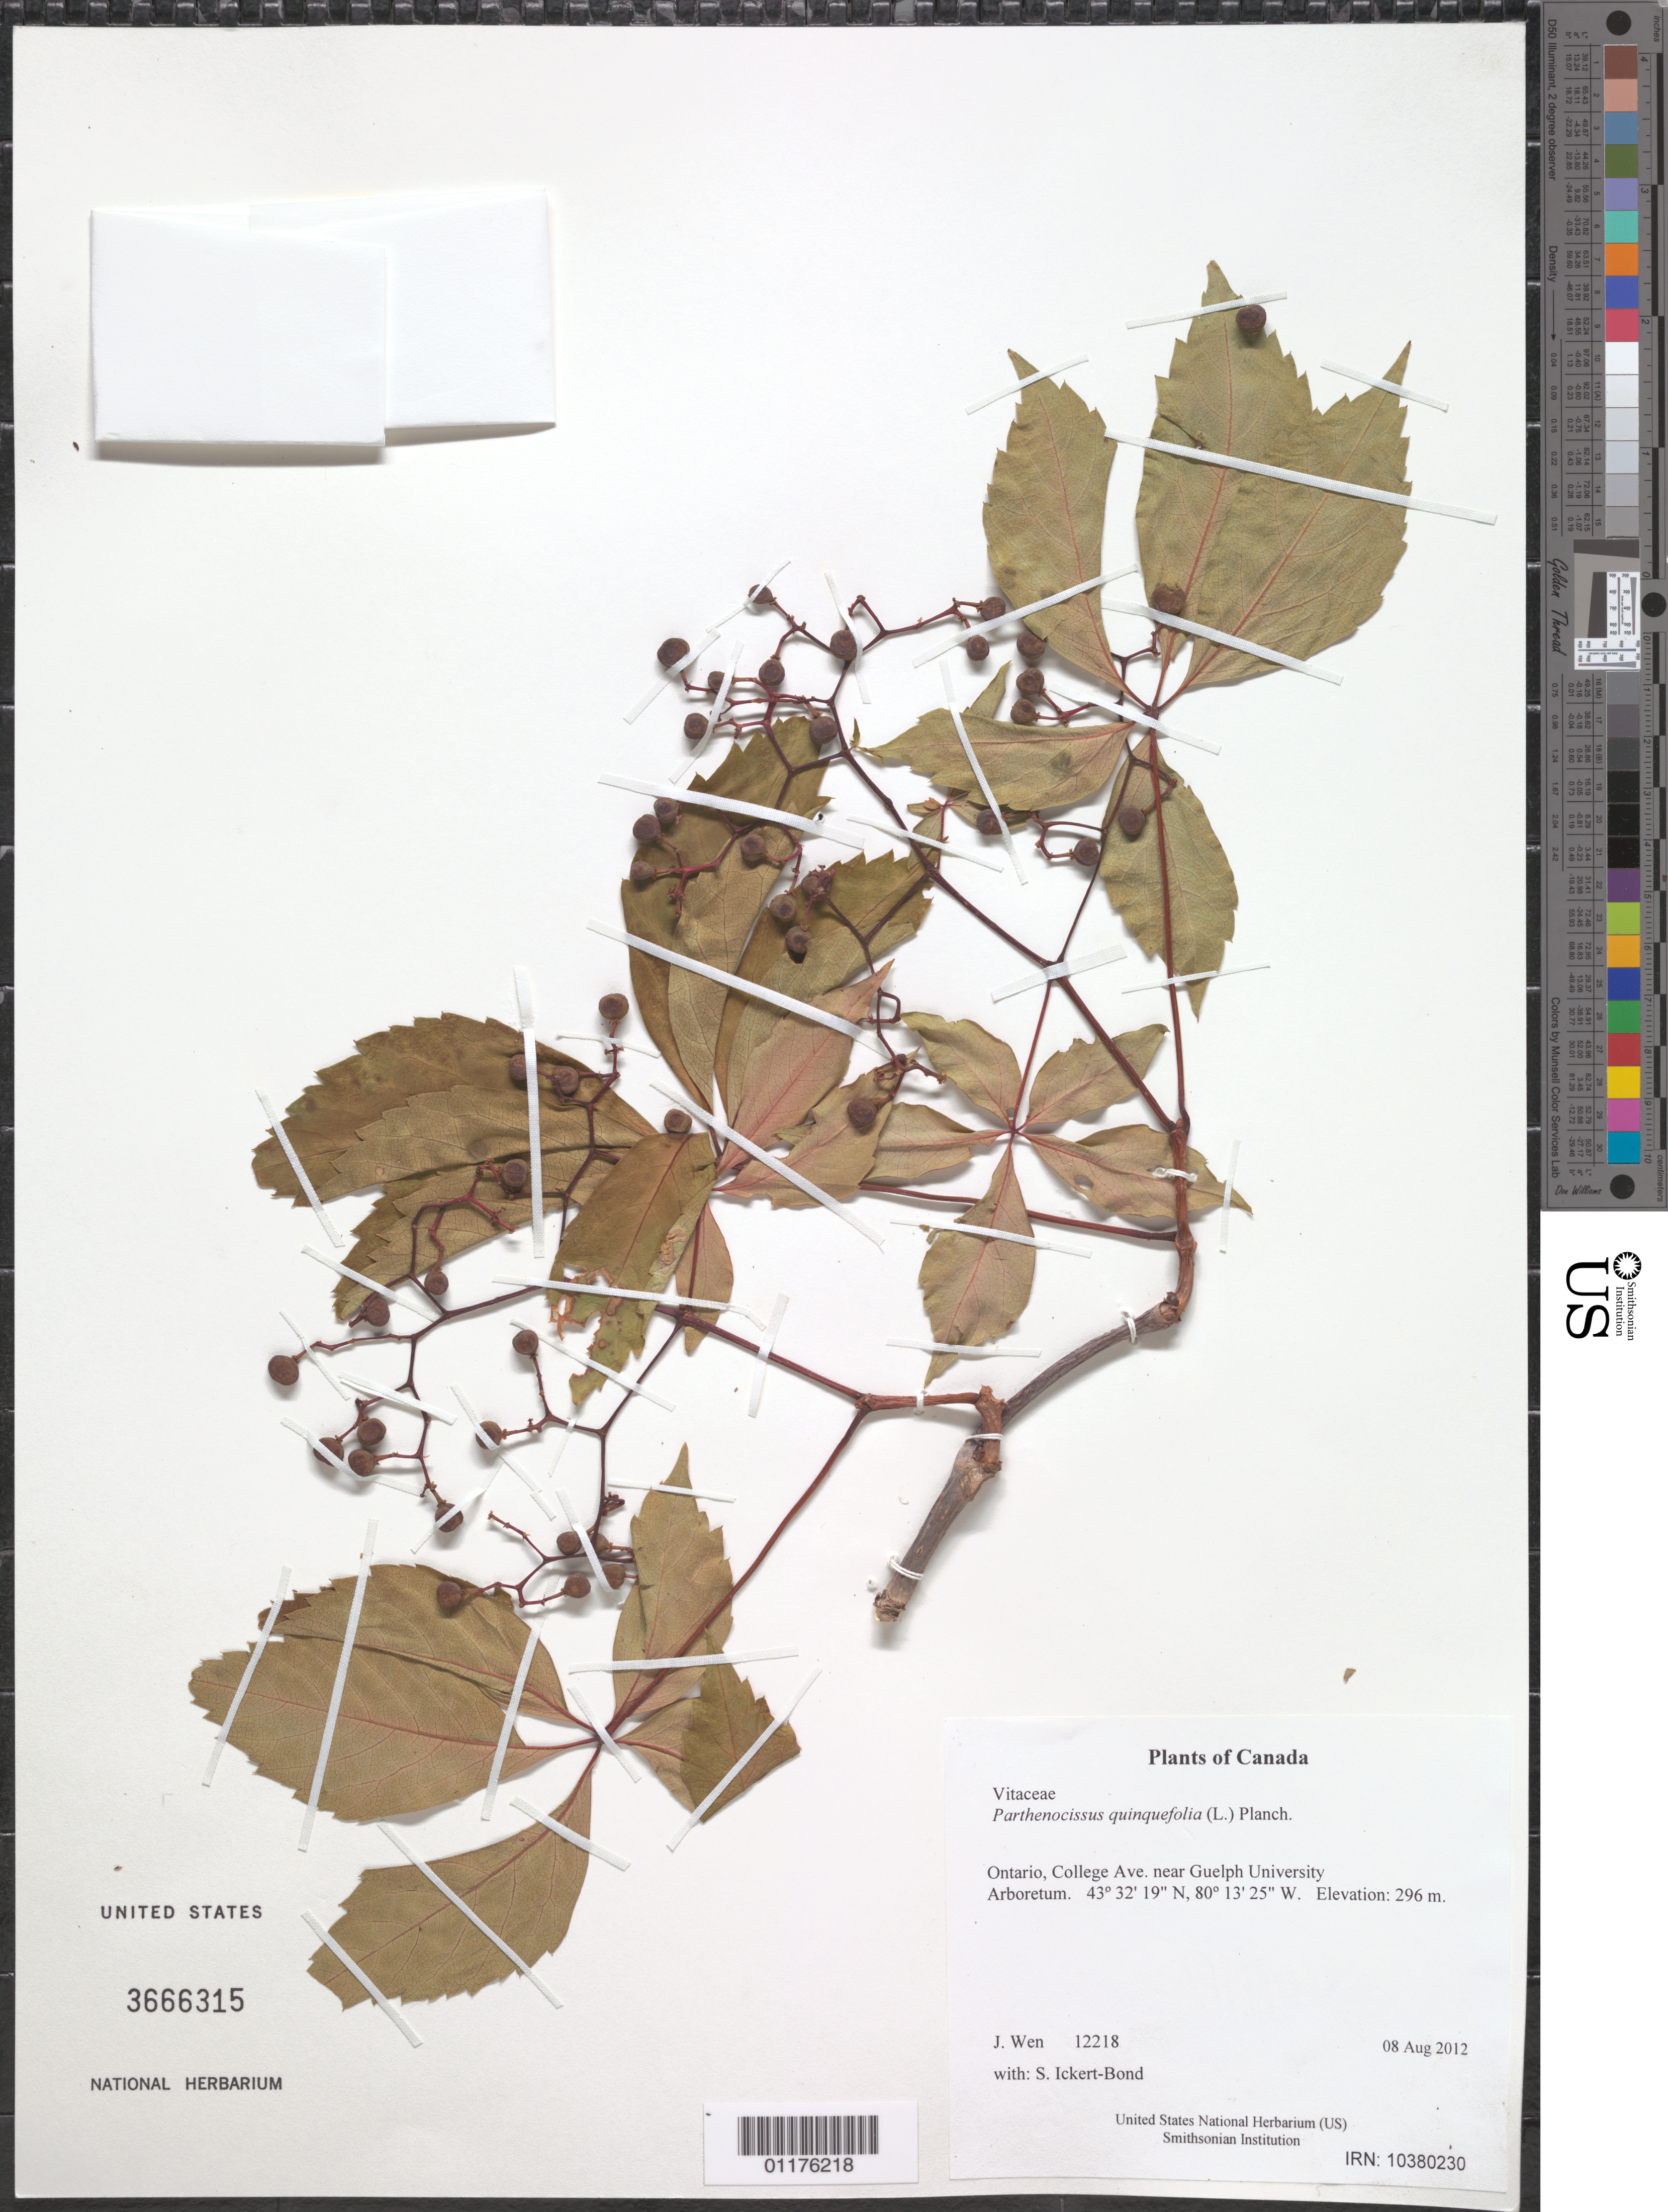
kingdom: Plantae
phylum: Tracheophyta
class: Magnoliopsida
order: Vitales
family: Vitaceae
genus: Parthenocissus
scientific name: Parthenocissus quinquefolia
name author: (L.) Planch.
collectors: J. Wen & S. Ickert-Bond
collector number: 12218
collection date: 2012-08-08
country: Canada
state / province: Ontario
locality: College Ave. near Guelph University Arboretum.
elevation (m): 296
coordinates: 43 32.323 N, 80 13.414 W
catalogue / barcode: US 3666315